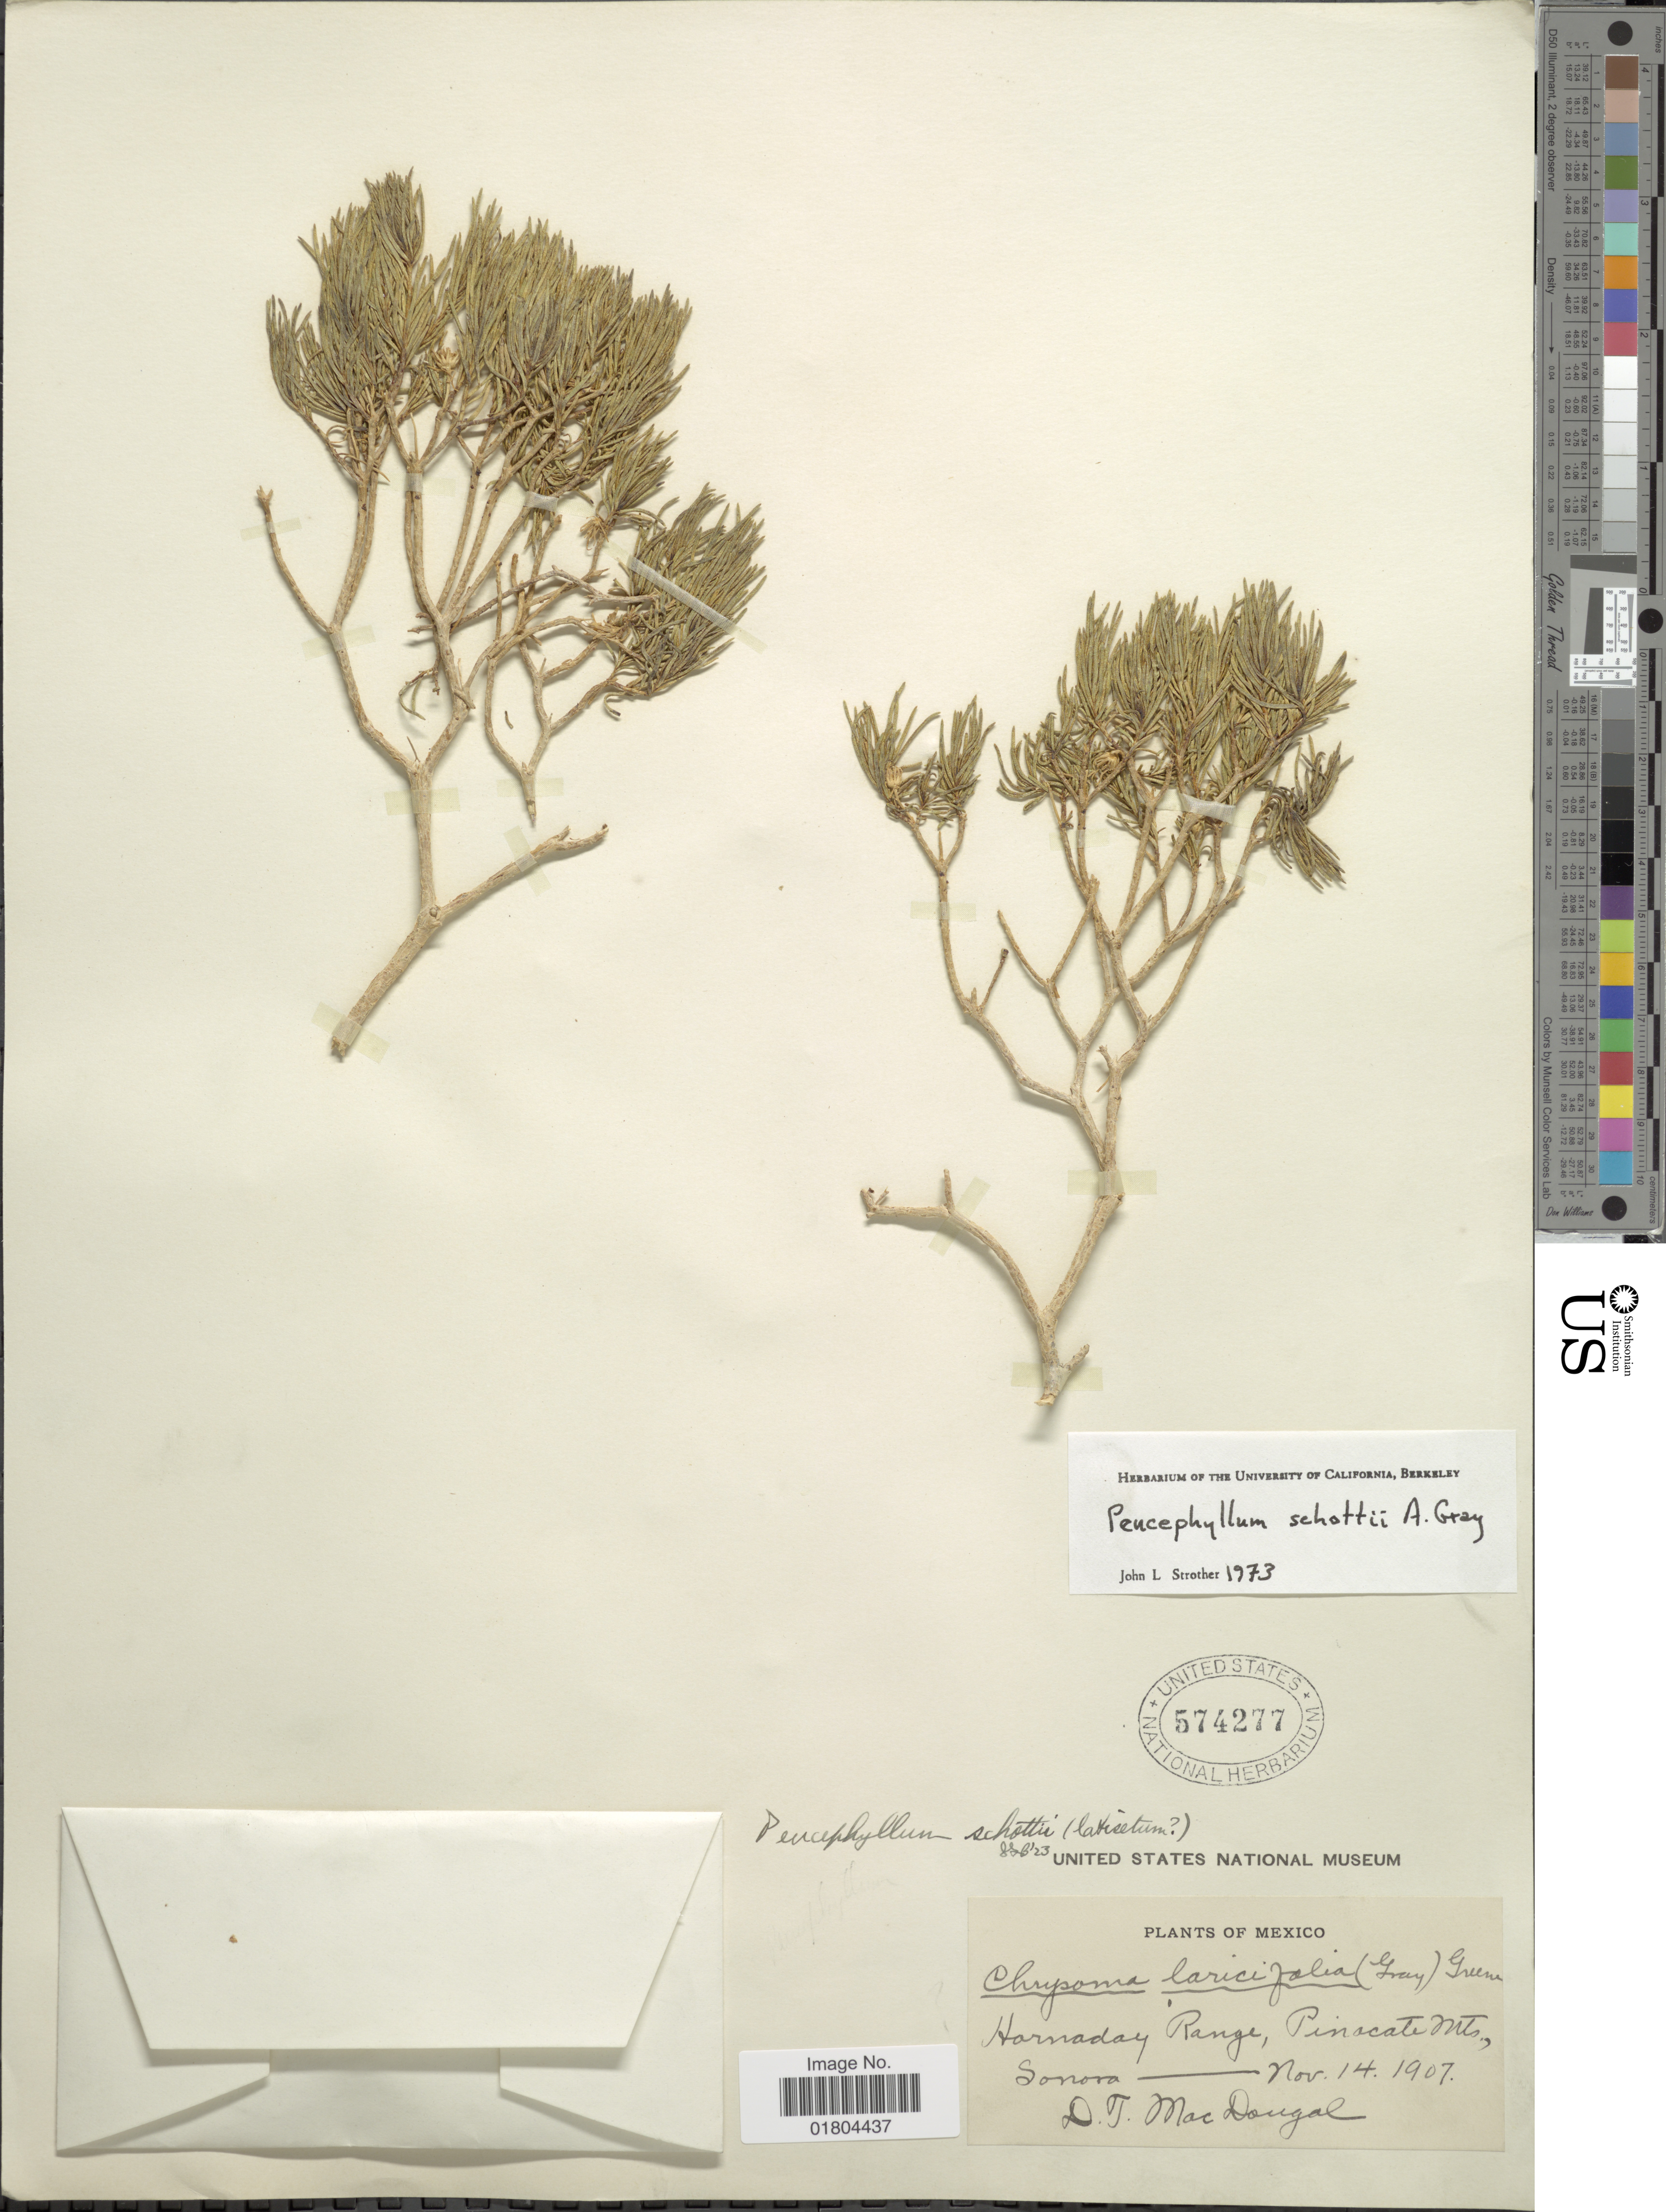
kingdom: Plantae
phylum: Tracheophyta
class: Magnoliopsida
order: Asterales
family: Asteraceae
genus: Peucephyllum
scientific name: Peucephyllum schottii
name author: A. Gray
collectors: D. T. MacDougal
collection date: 1907-11-14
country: Mexico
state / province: Sonora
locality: Harnaday Range, Pinacate Mts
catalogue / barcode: US 574277